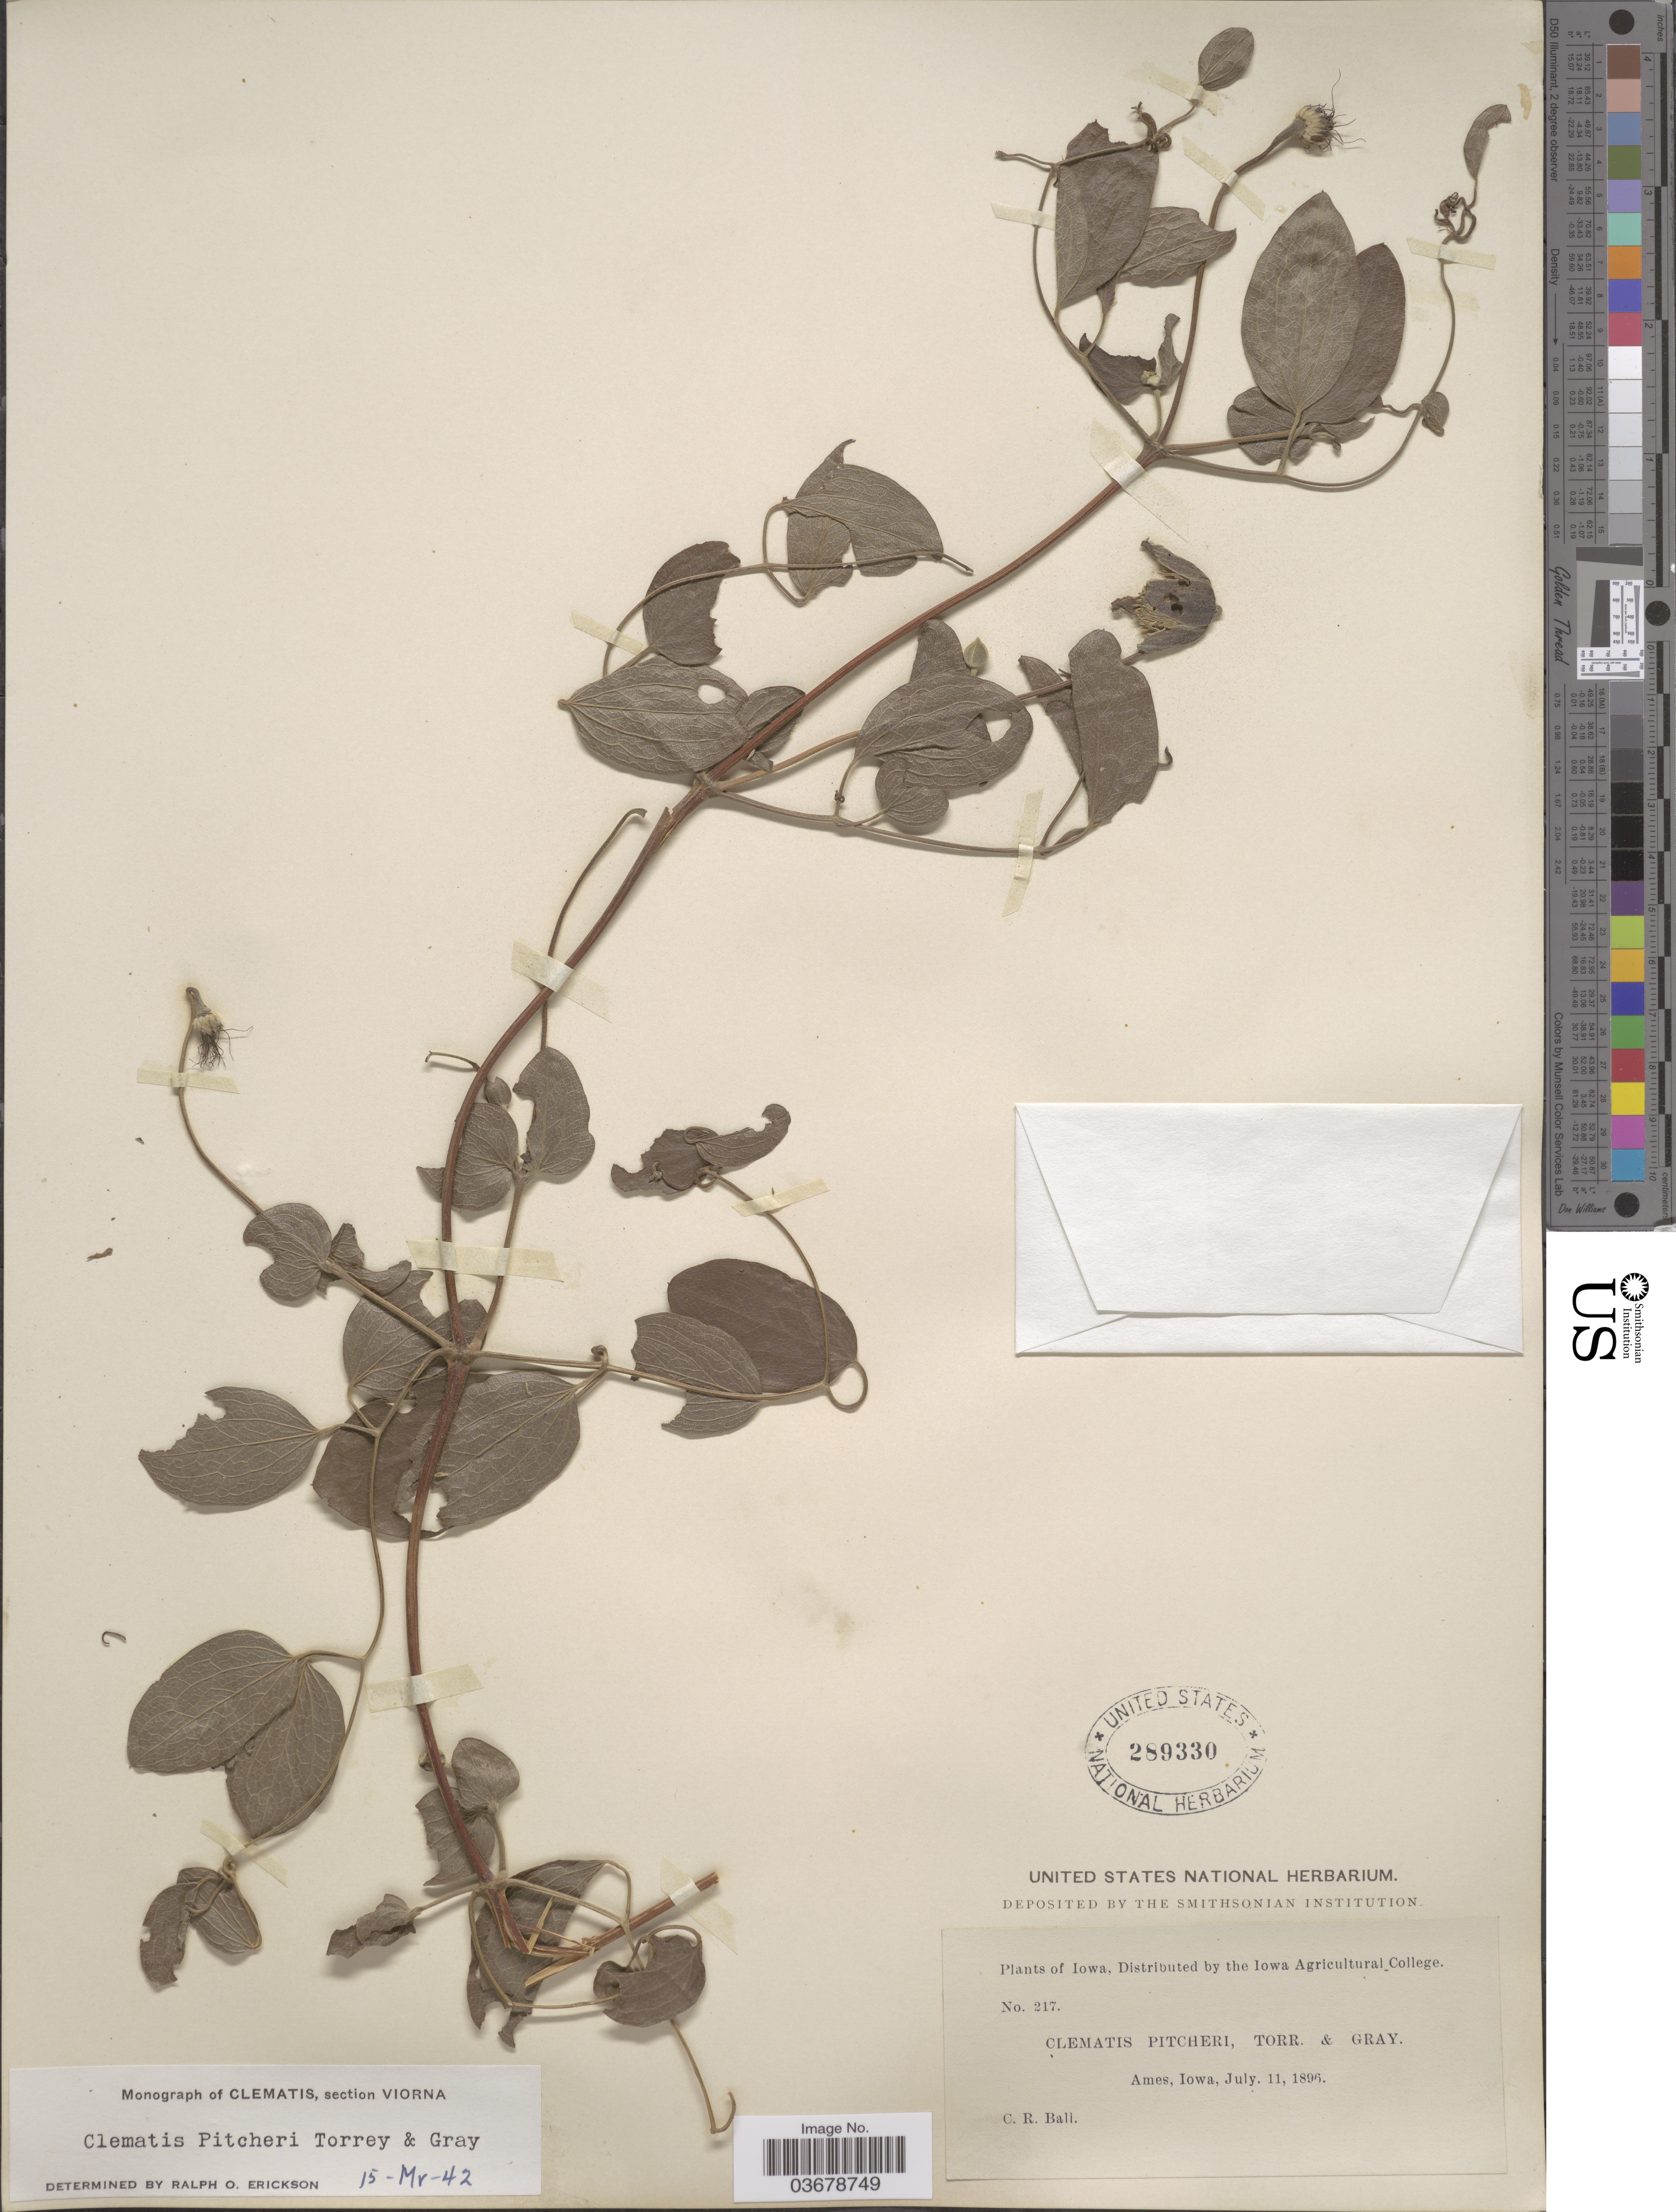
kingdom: Plantae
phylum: Tracheophyta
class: Magnoliopsida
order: Ranunculales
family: Ranunculaceae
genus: Clematis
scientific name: Clematis viorna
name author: L.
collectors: C. R. Ball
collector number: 217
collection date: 1896-07-11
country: United States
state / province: Iowa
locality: Ames.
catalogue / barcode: US 289330